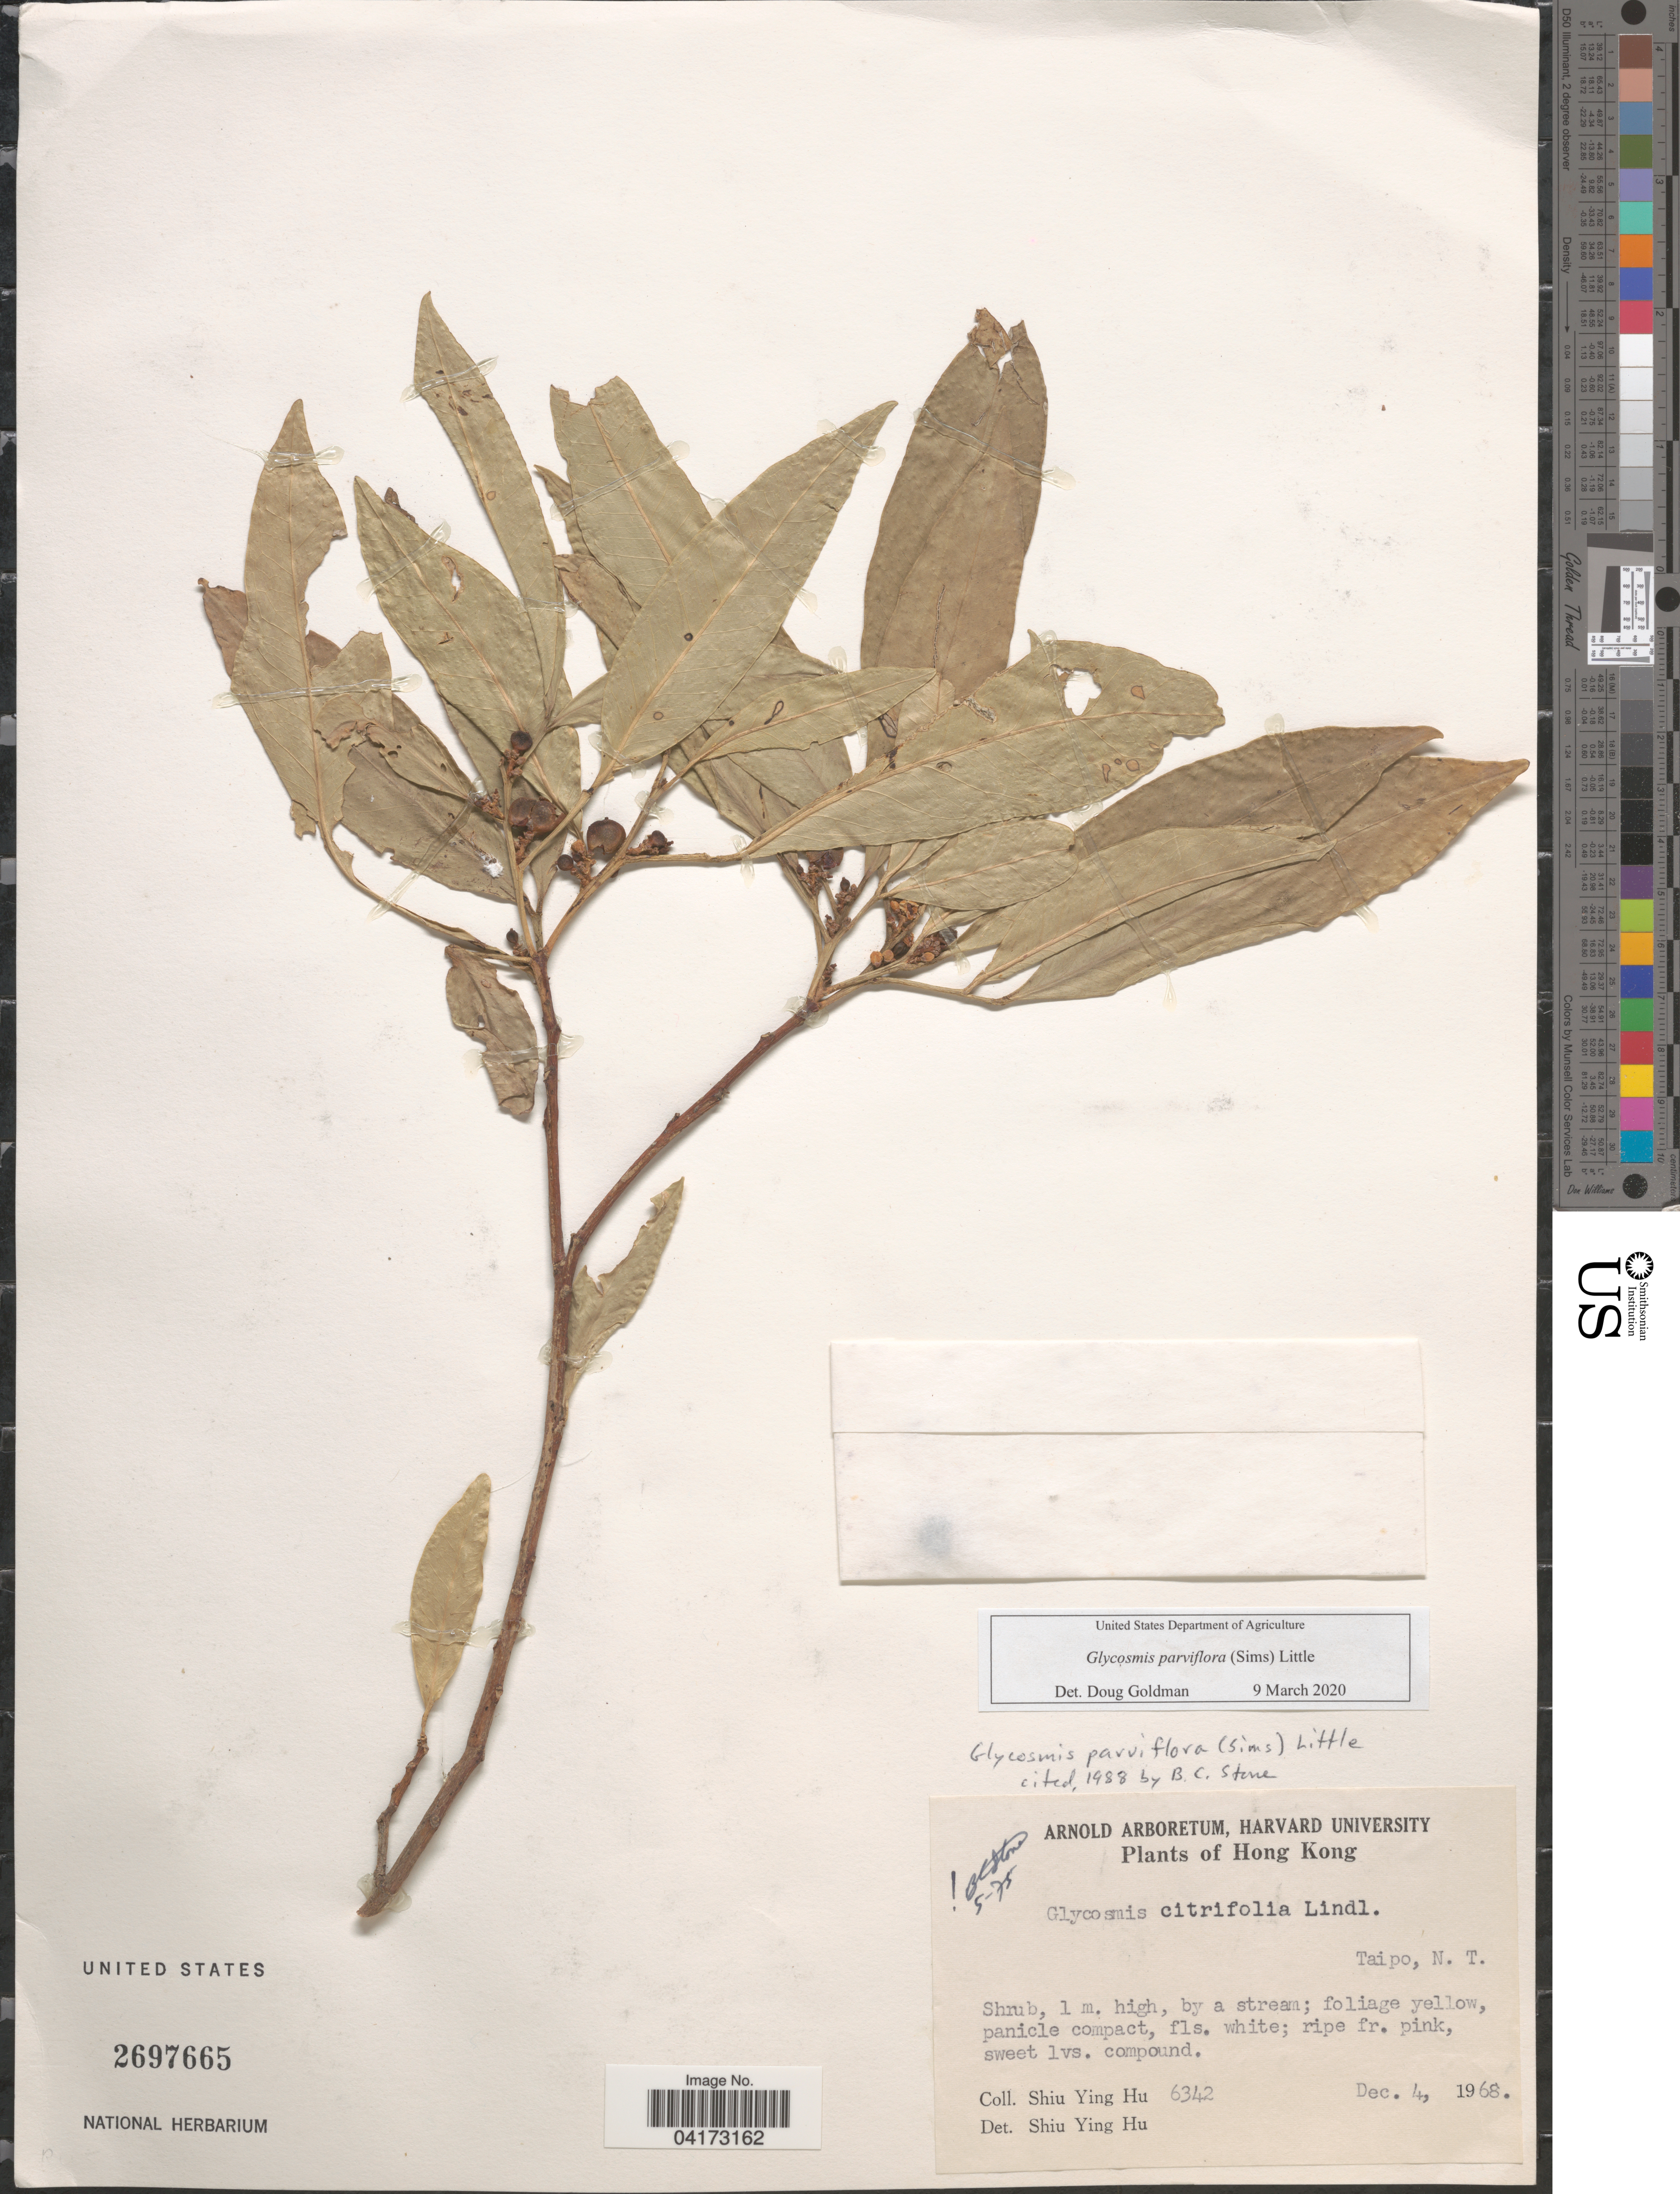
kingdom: Plantae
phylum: Tracheophyta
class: Magnoliopsida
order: Sapindales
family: Rutaceae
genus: Glycosmis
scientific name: Glycosmis parviflora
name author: (Sims) Little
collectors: S. Y. Hu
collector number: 6342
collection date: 1968-12-04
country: China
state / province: Hong Kong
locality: Taipo, N. T.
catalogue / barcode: US 2697665